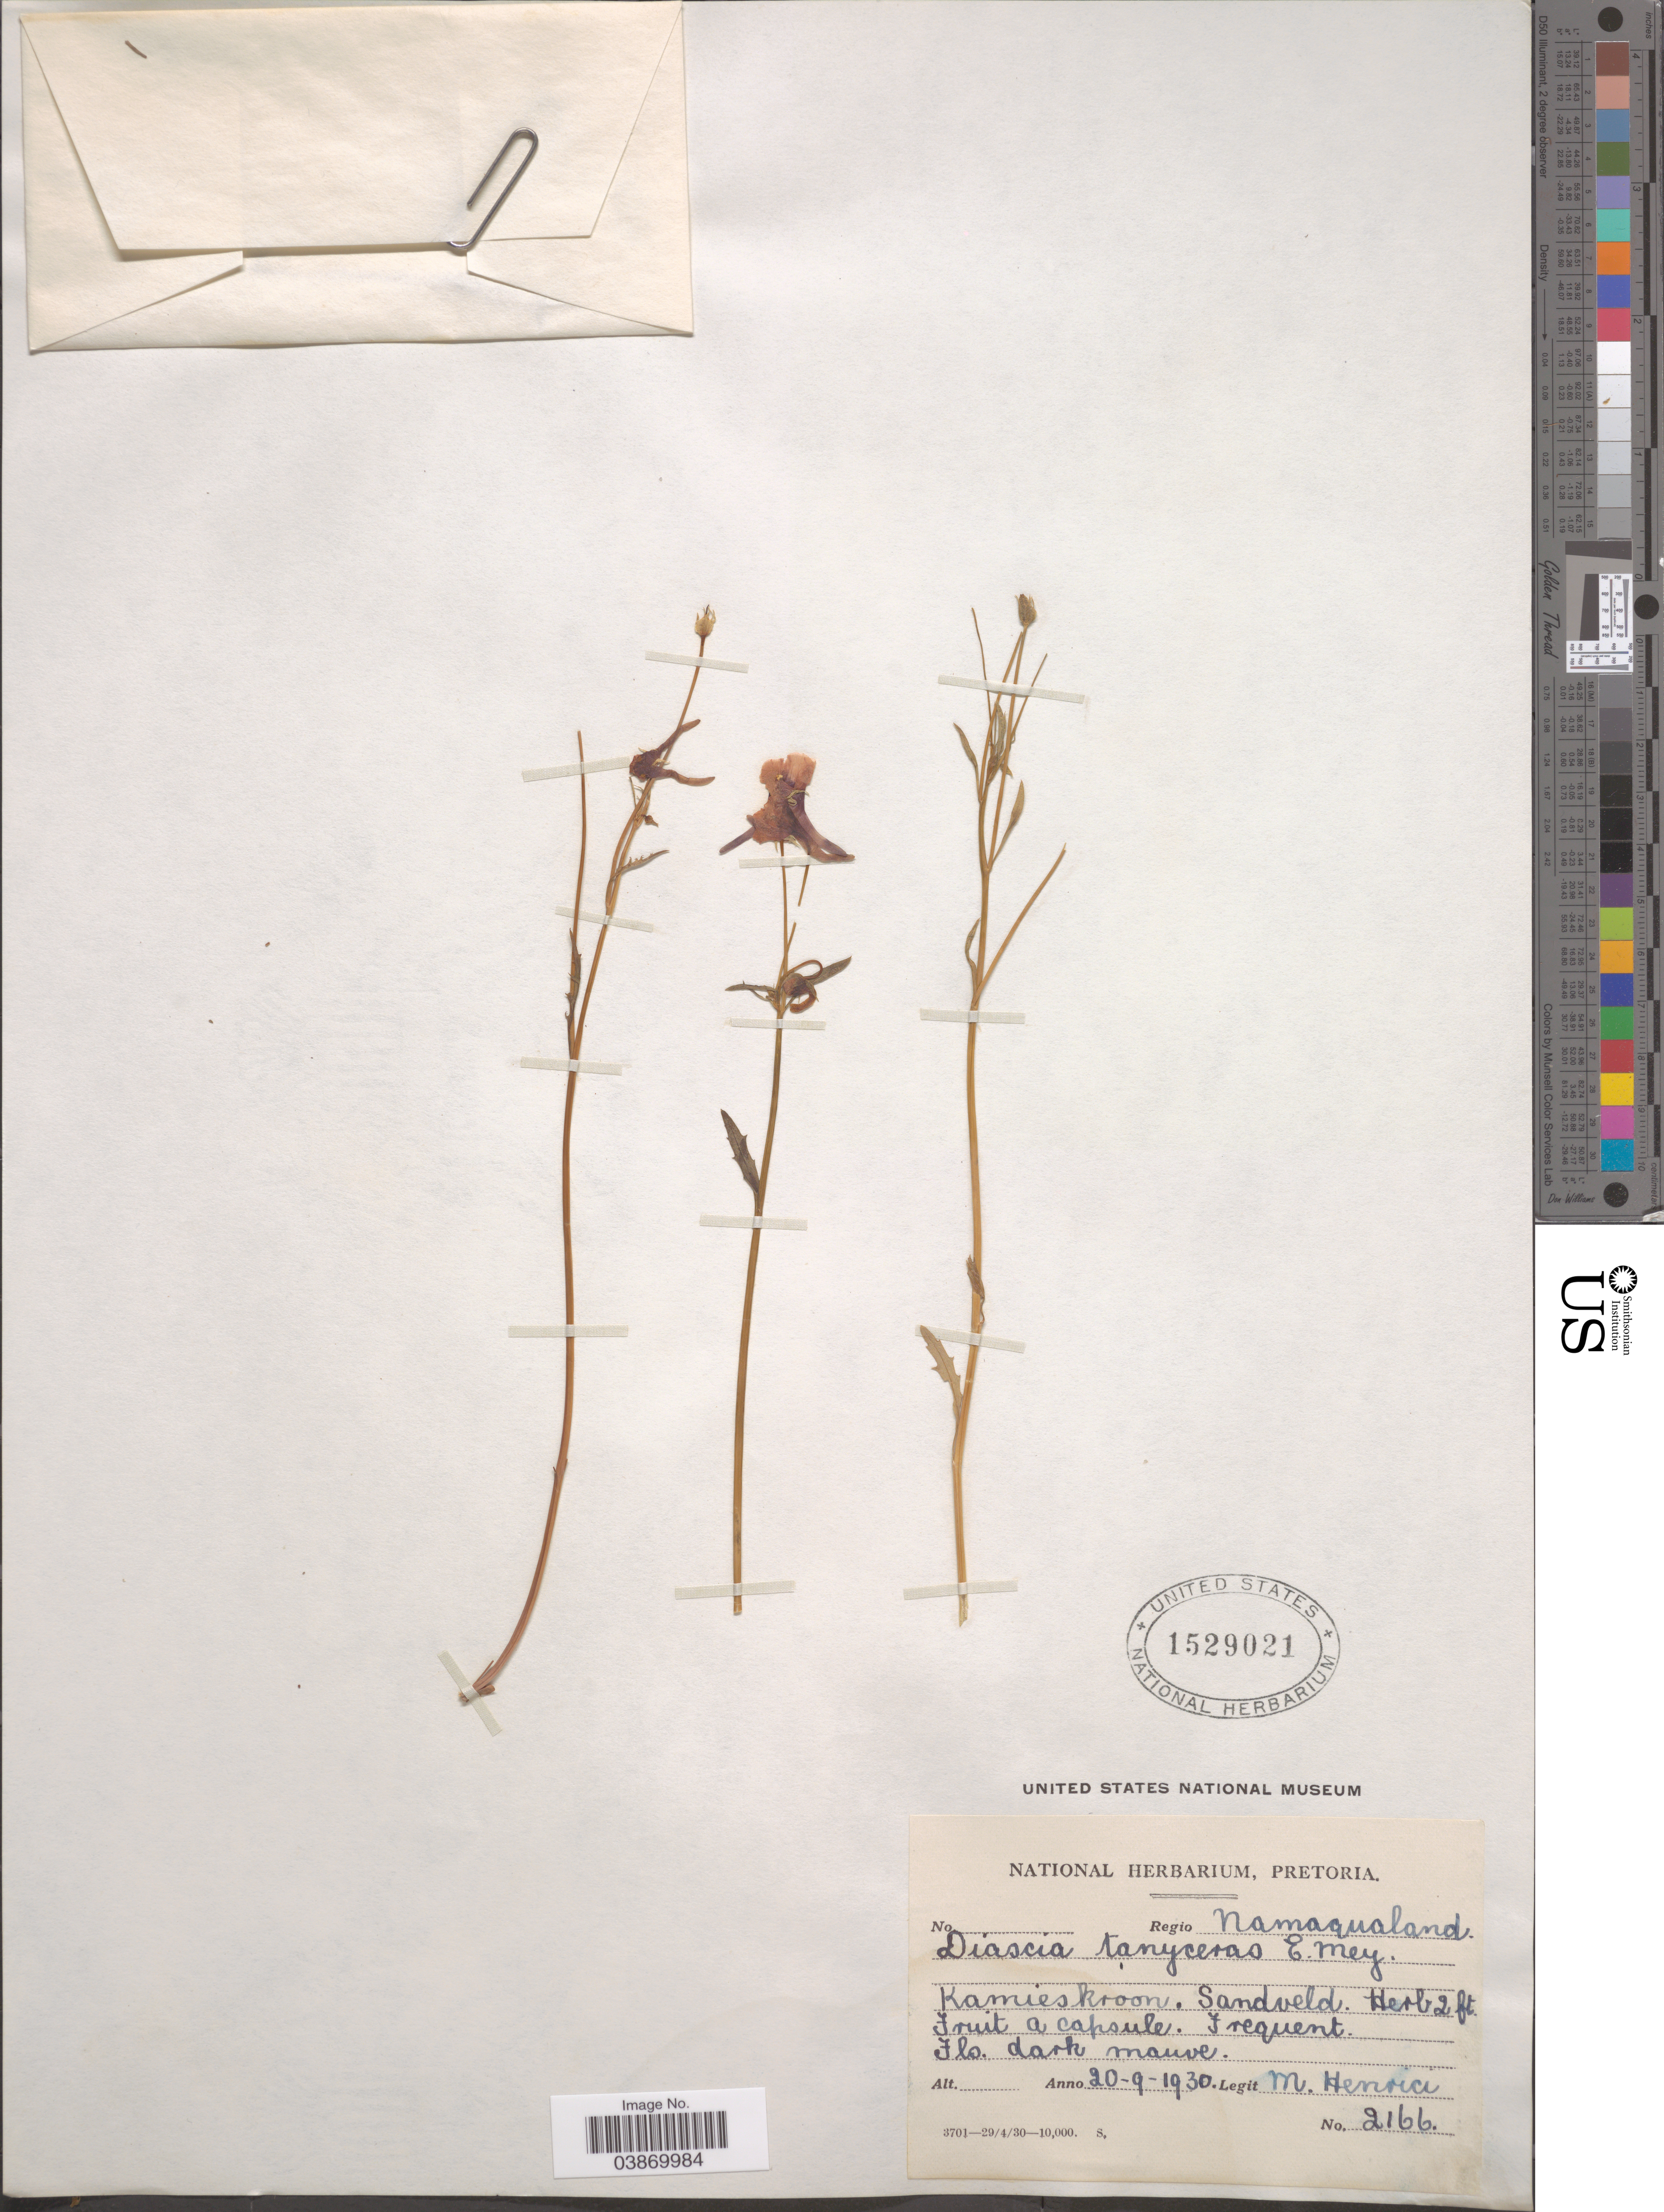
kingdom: Plantae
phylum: Tracheophyta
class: Magnoliopsida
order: Lamiales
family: Scrophulariaceae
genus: Diascia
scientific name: Diascia tanyceras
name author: E. Mey. ex Benth.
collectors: M. Henrici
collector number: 2166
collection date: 1930-09-20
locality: Regio Namaqualand. Kamies kroom. Sandveld.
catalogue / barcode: US 1529021